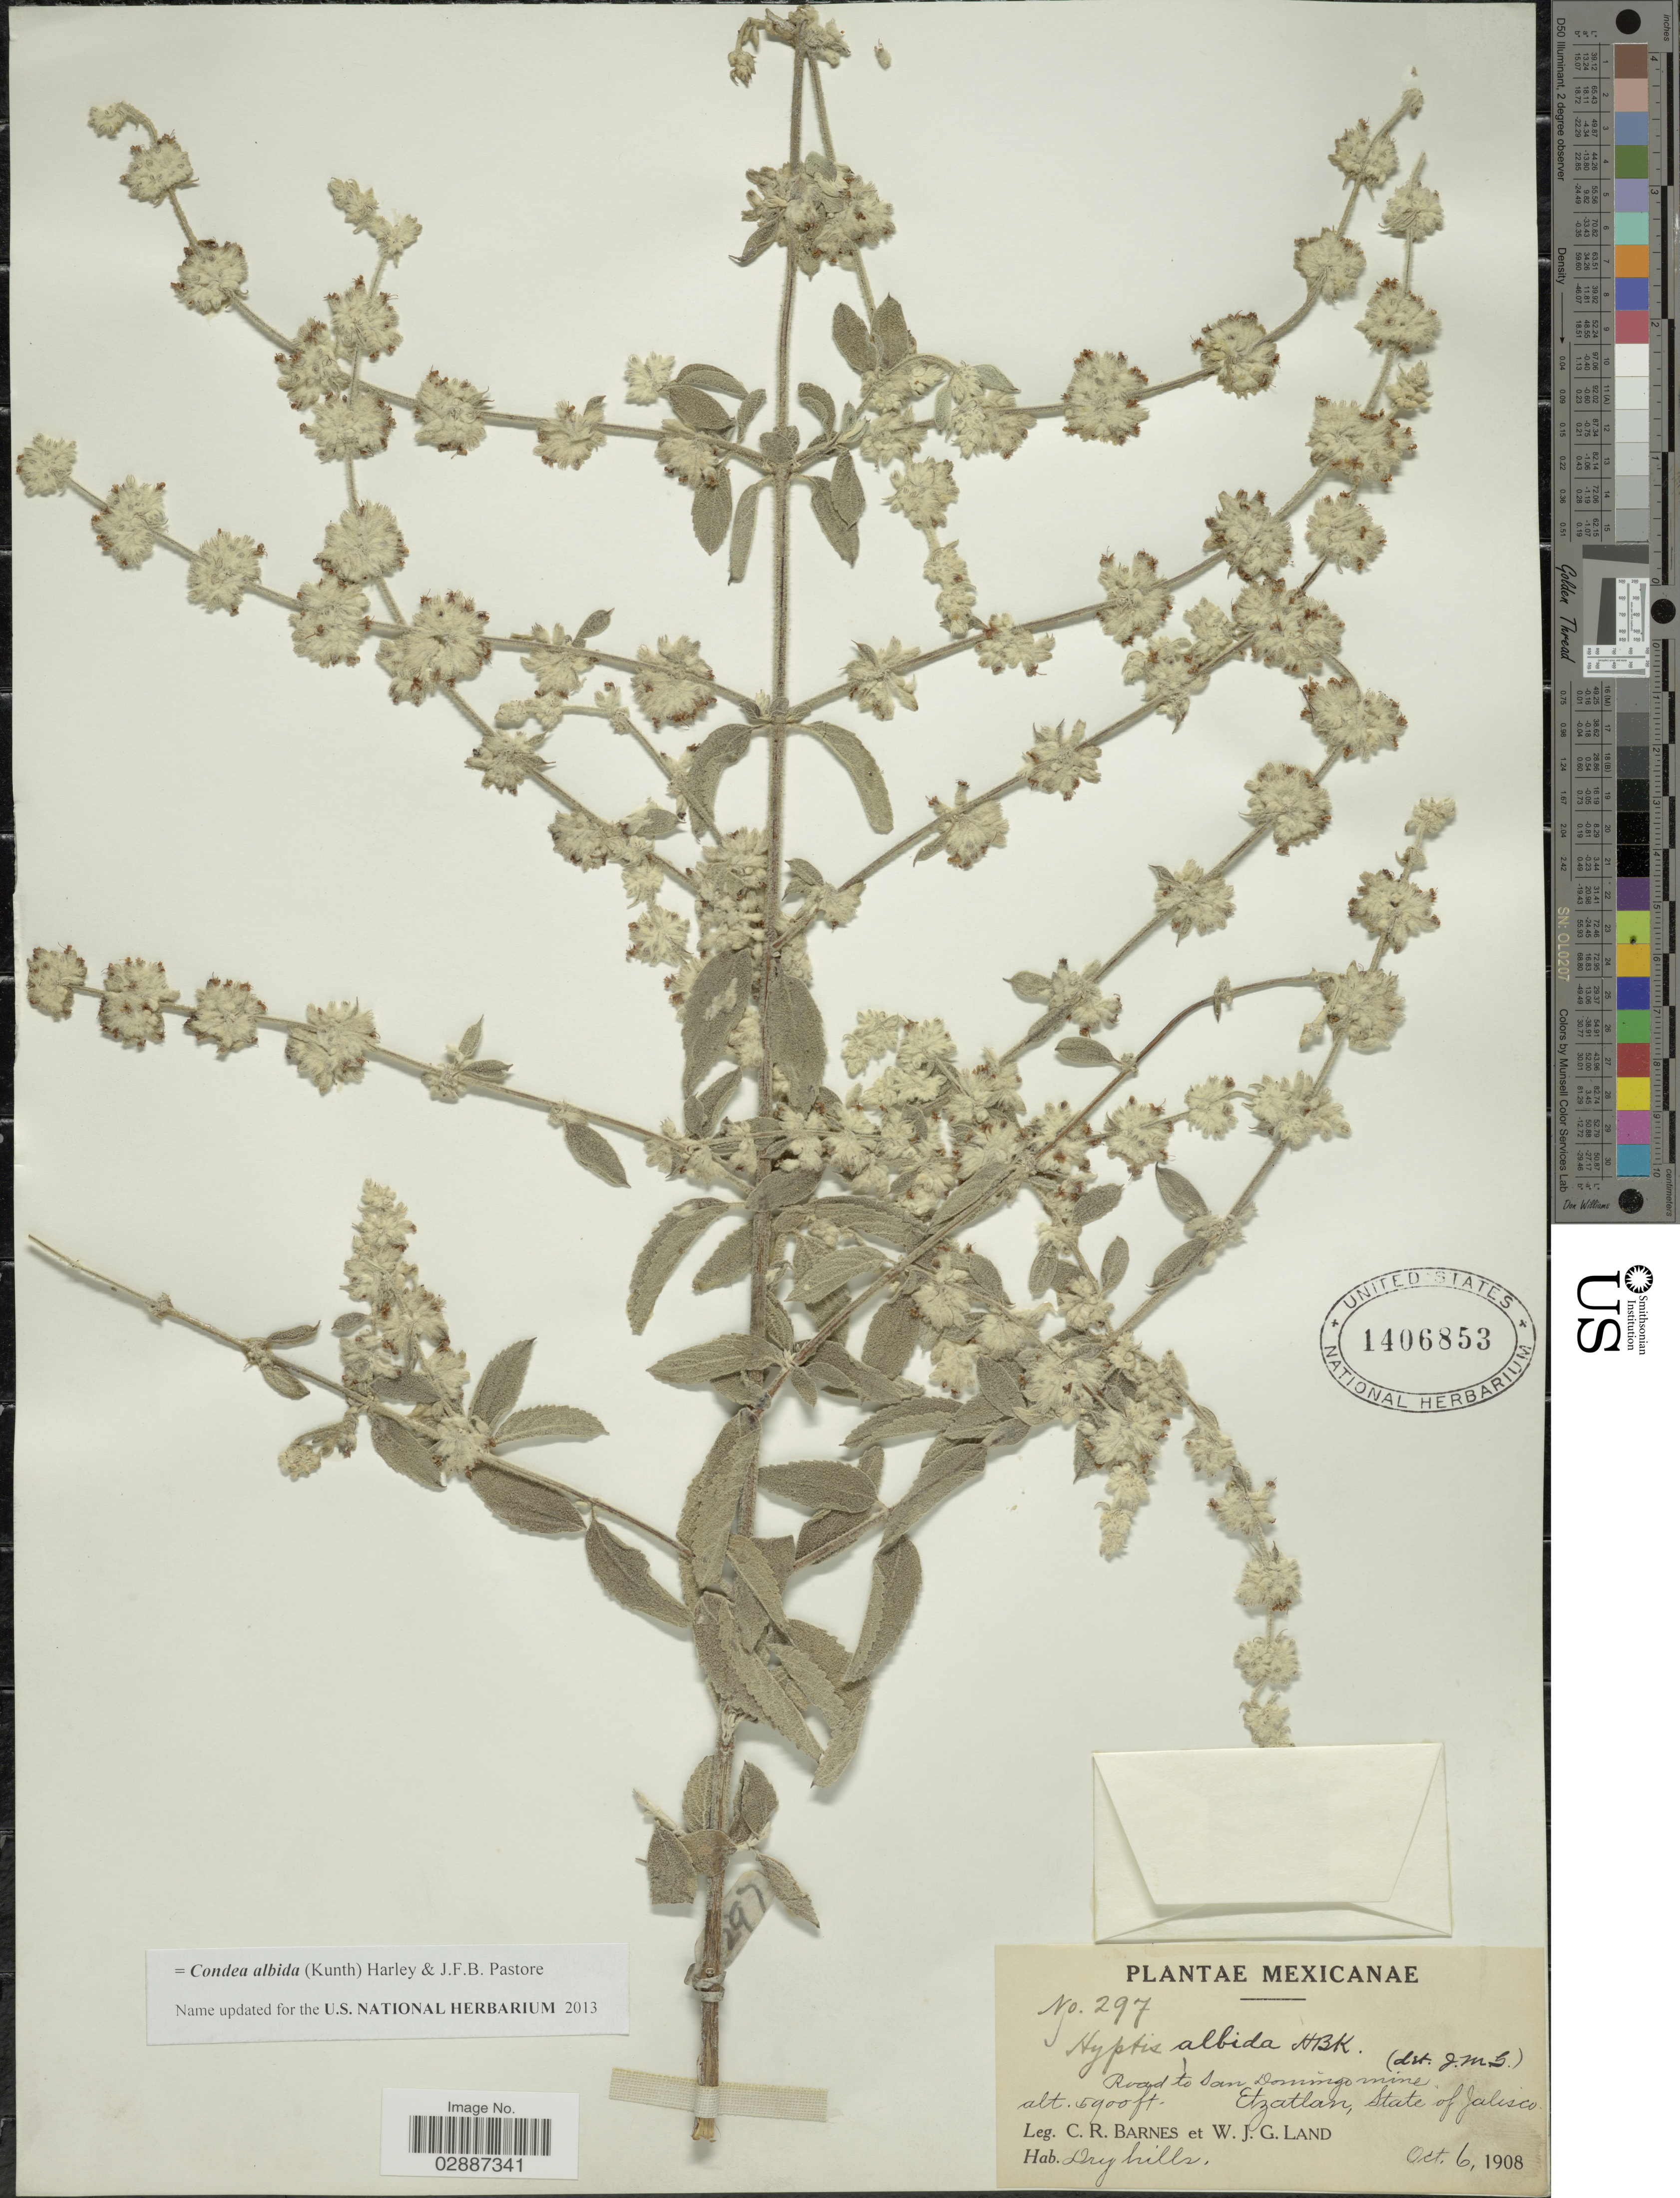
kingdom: Plantae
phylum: Tracheophyta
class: Magnoliopsida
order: Lamiales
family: Lamiaceae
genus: Condea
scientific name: Condea albida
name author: (Kunth) Harley & J.F.B. Pastore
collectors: C. R. Barnes & W. J. G. Land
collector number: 297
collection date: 1908-10-06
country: Mexico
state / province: Jalisco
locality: Road to San Domingo mine. Etzatlan.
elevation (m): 1798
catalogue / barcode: US 1406853